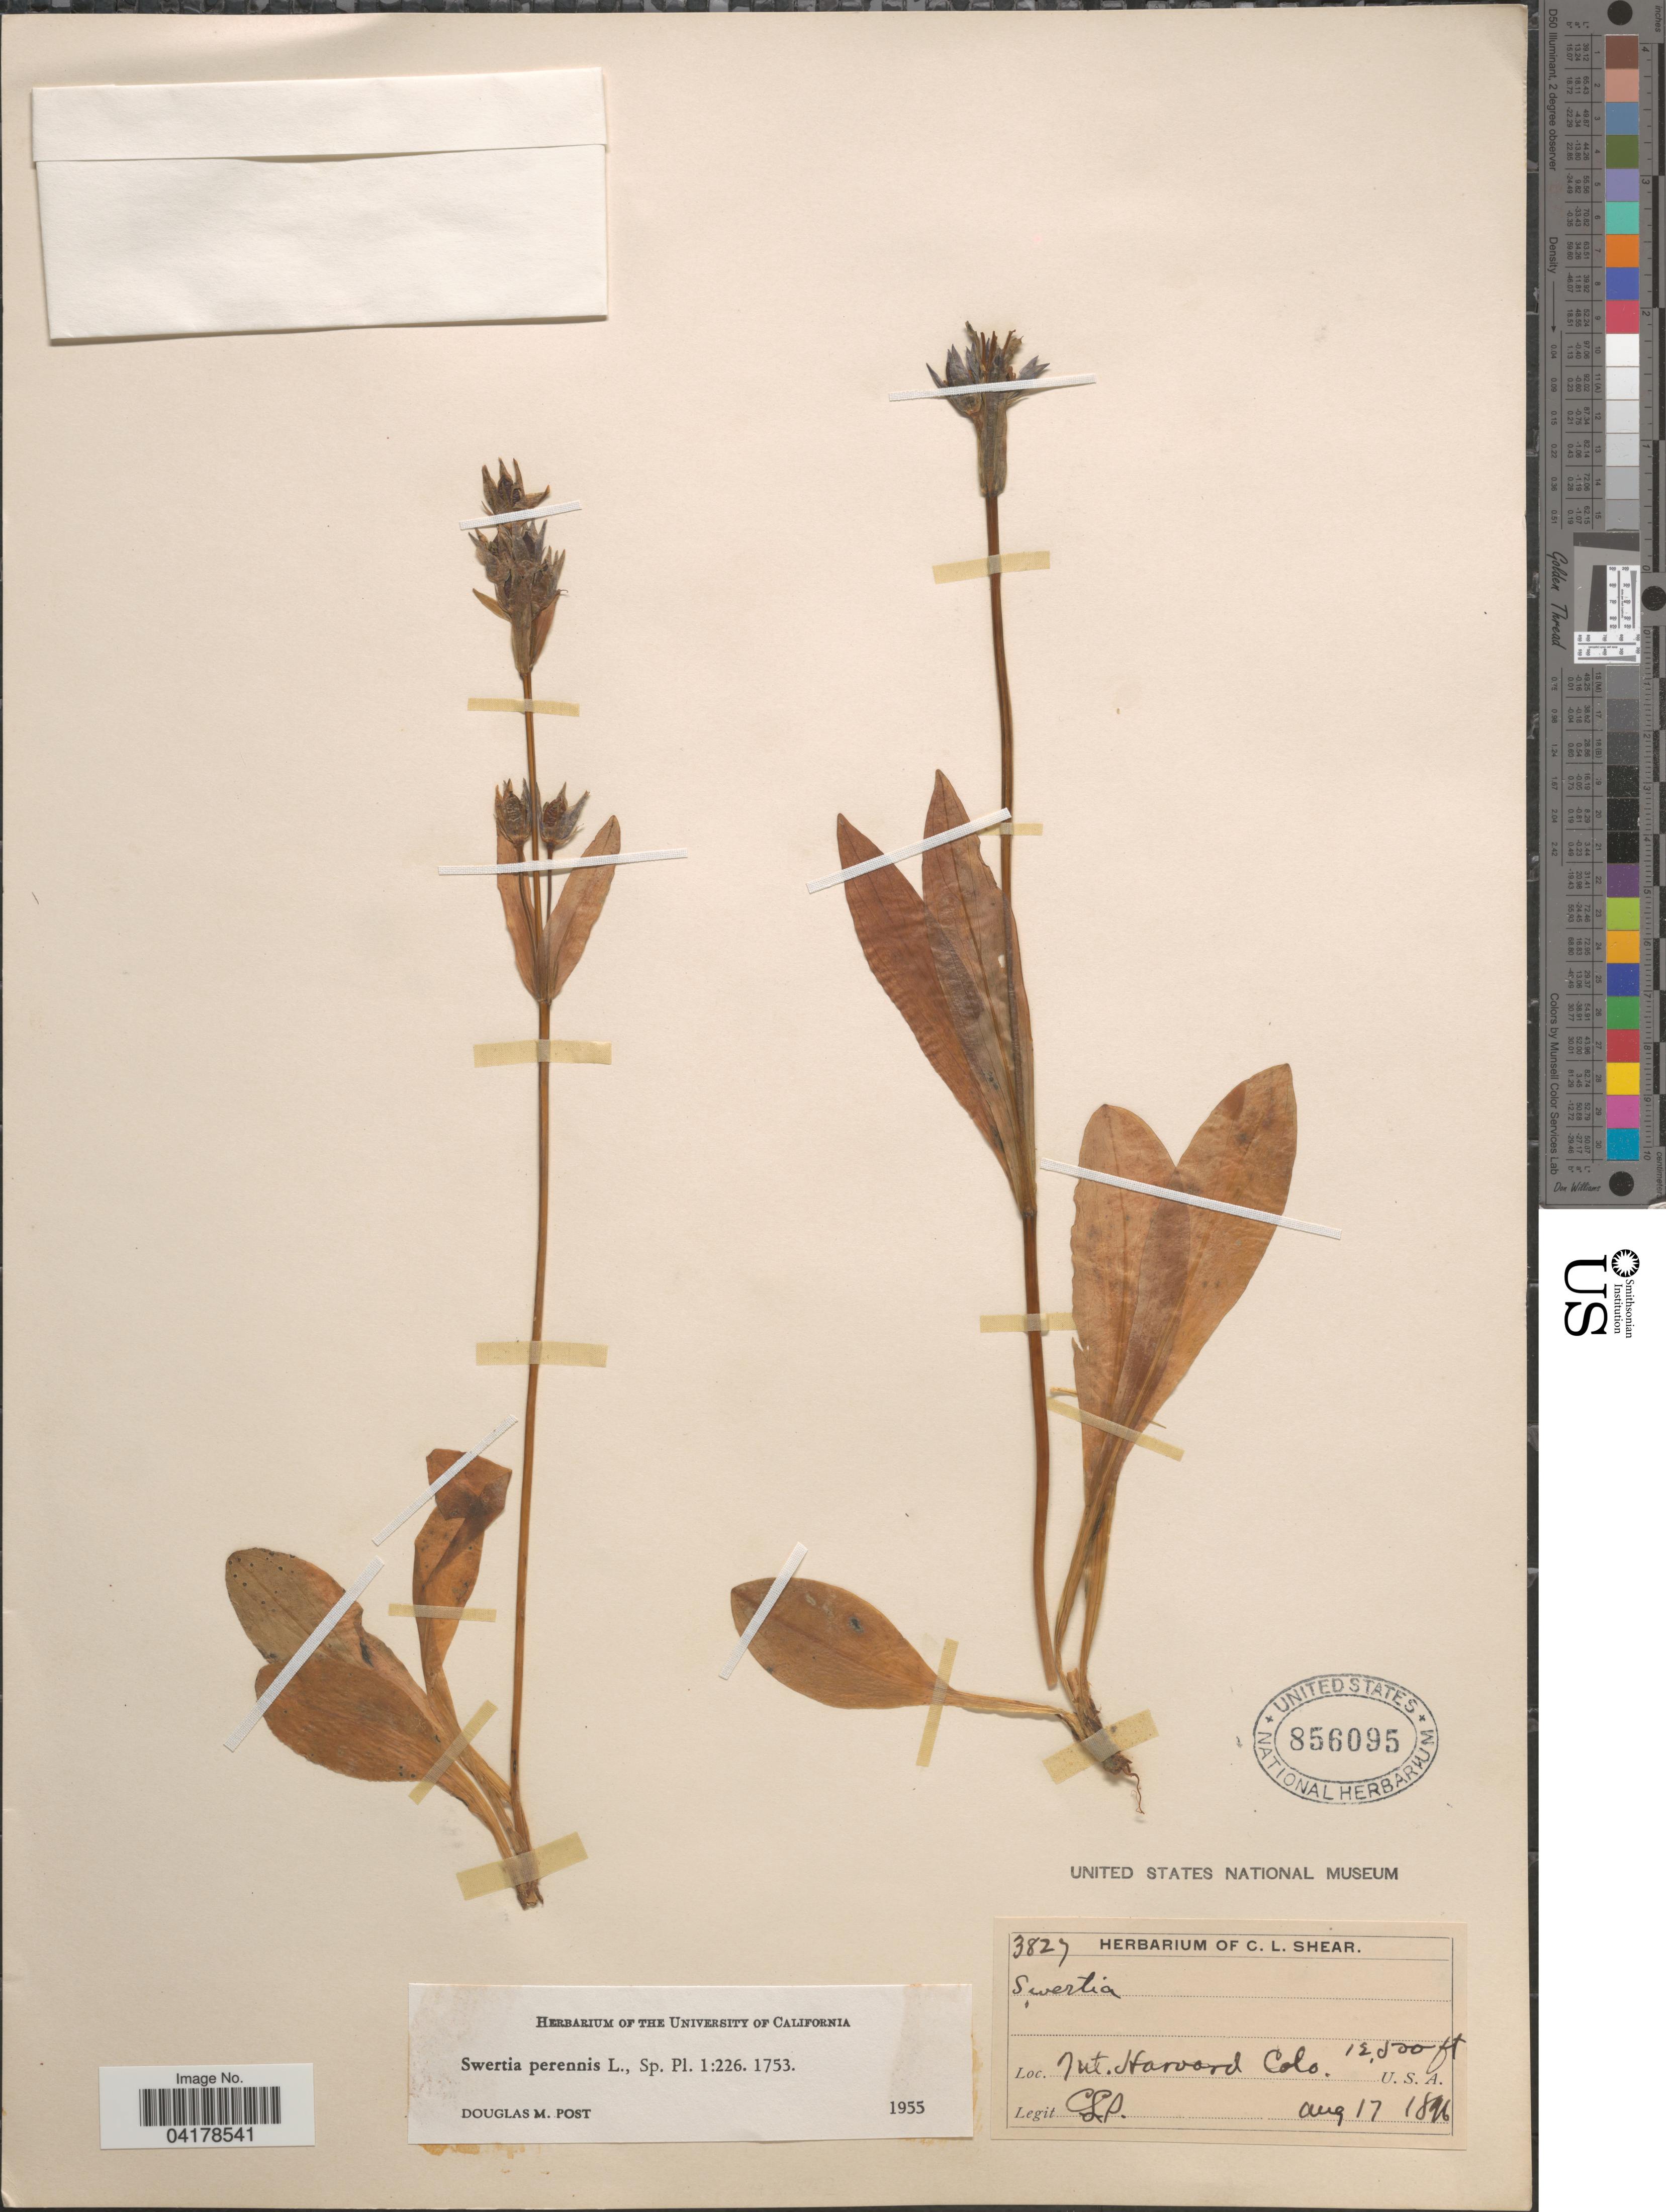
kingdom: Plantae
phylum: Tracheophyta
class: Magnoliopsida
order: Gentianales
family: Gentianaceae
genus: Swertia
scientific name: Swertia perennis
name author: L.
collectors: C. L. Shear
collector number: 3827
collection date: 1896-08-17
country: United States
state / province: Colorado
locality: Mt. Harvard.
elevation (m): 3810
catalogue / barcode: US 856095